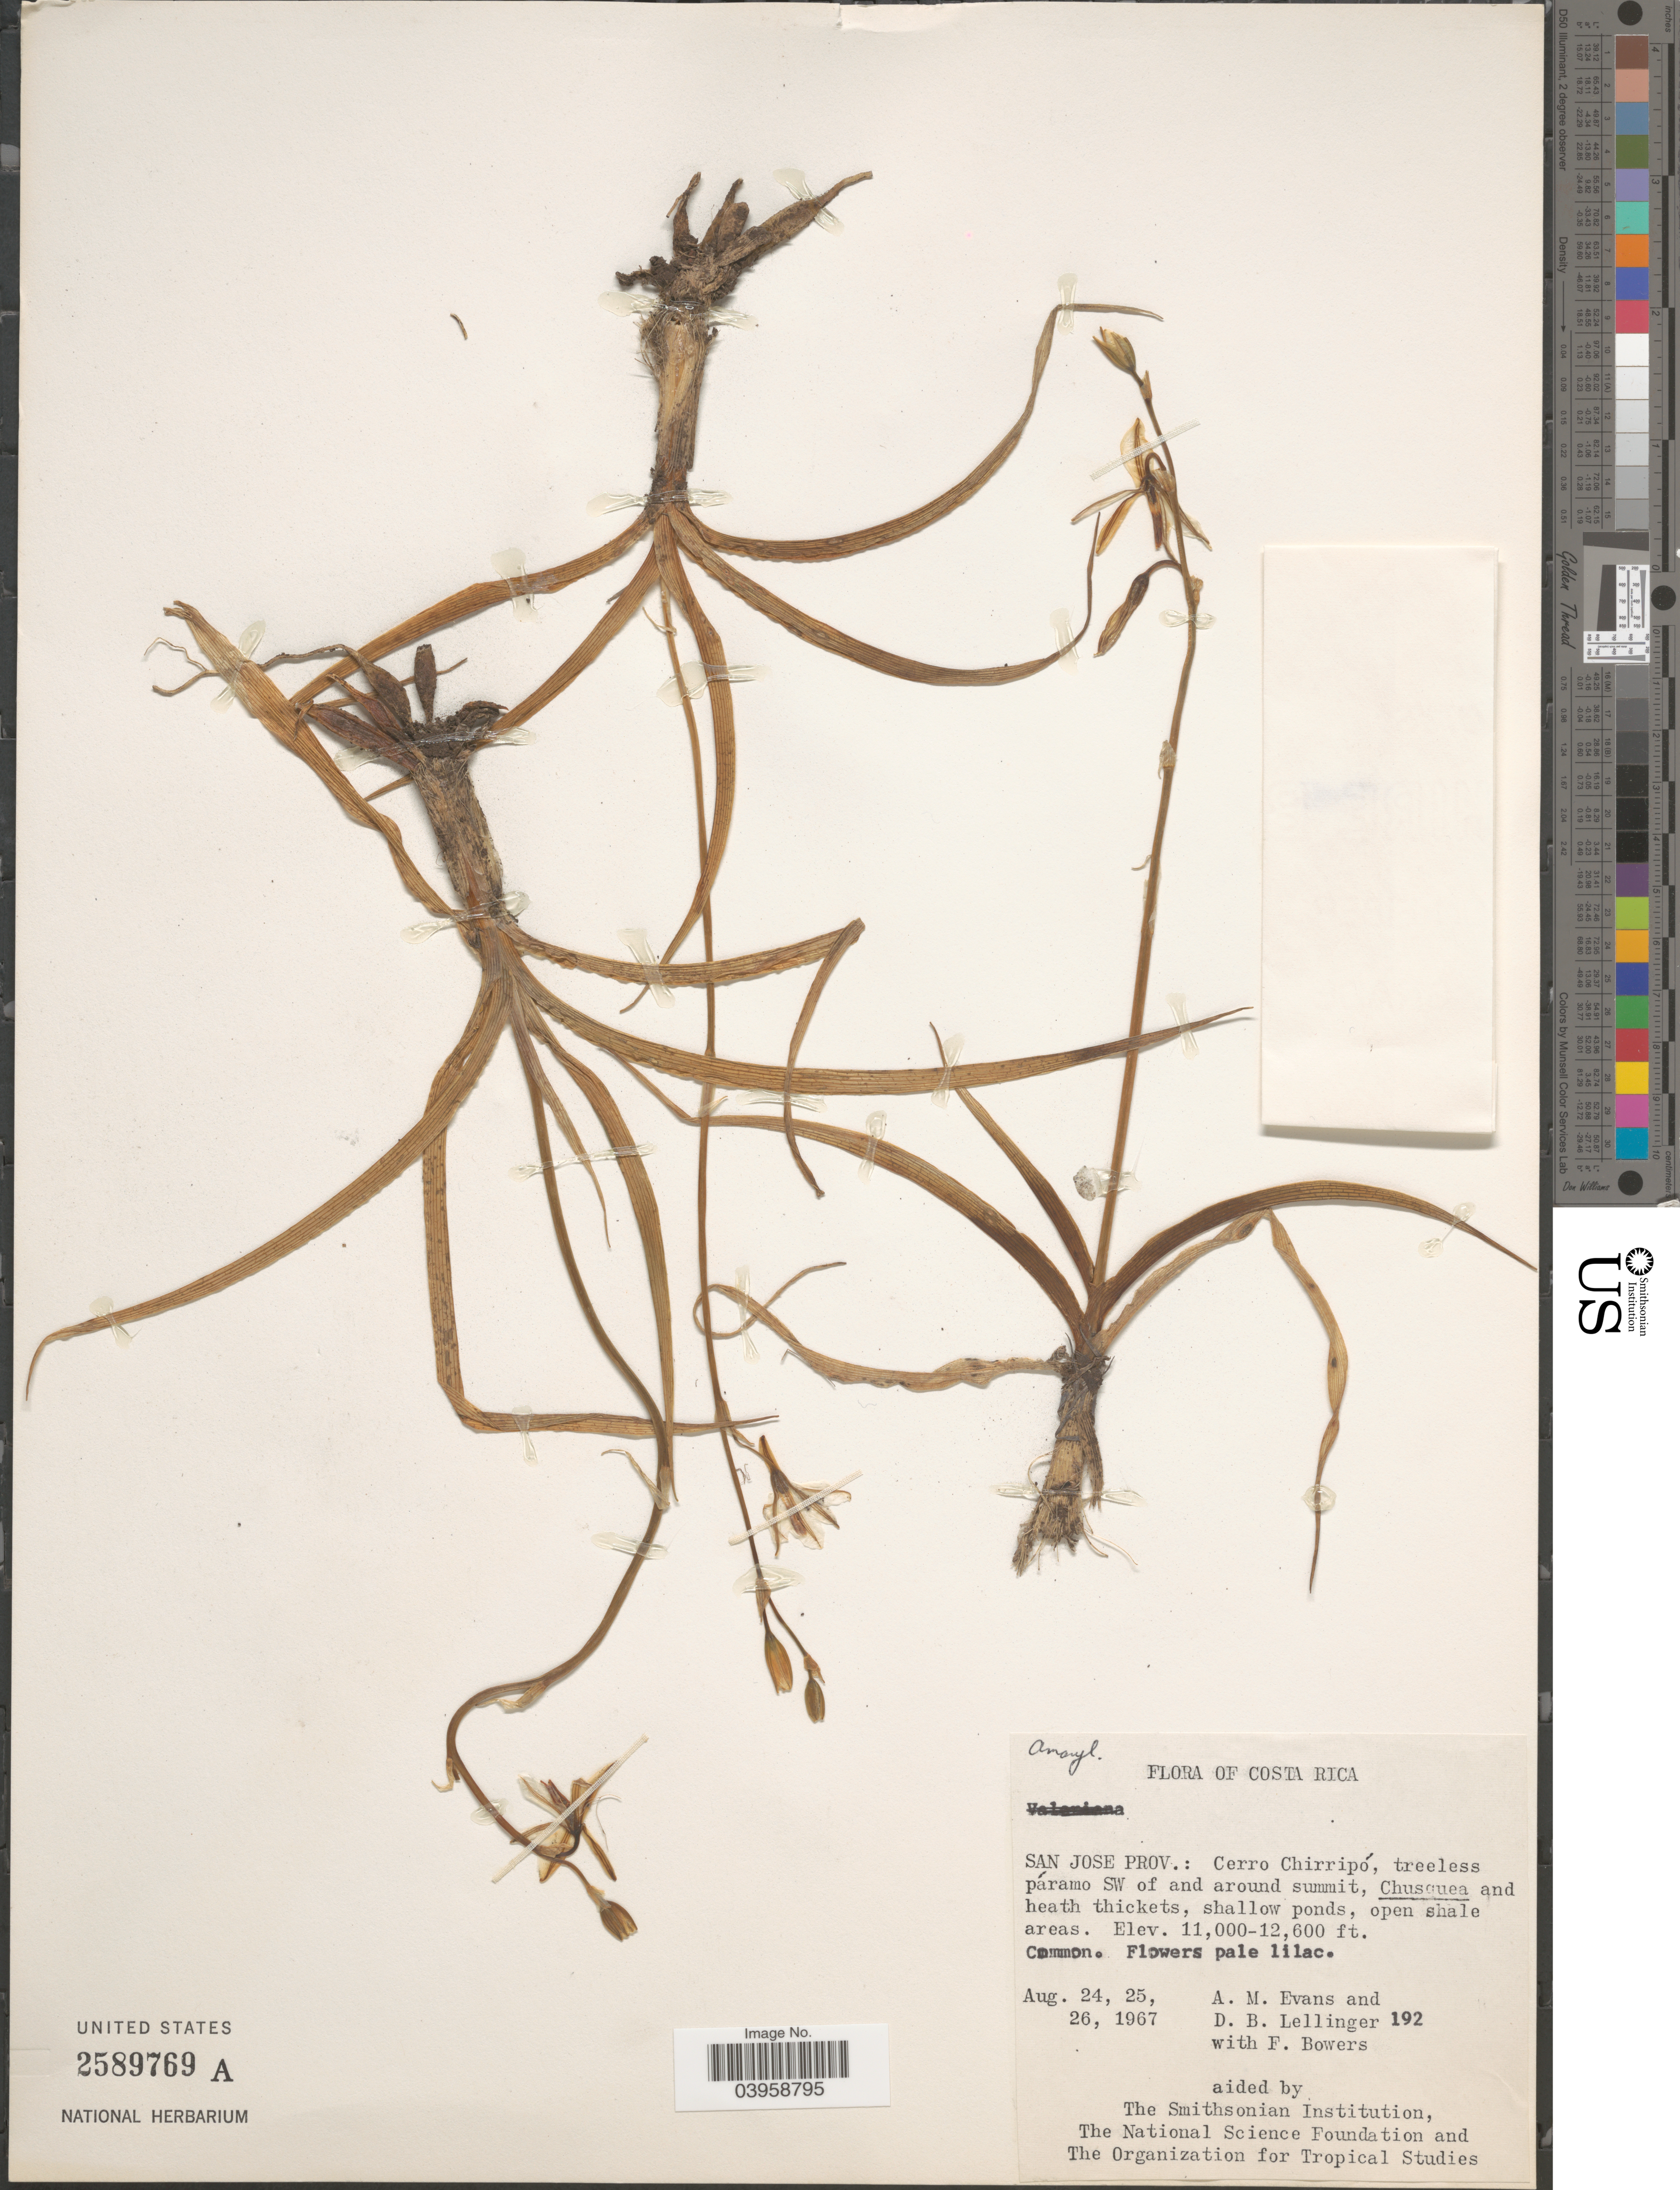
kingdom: Plantae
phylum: Tracheophyta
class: Liliopsida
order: Asparagales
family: Asparagaceae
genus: Anthericum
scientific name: Anthericum sp.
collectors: A. M. Evans, D. B. Lellinger & F. Bowers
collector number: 192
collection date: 1967-08-24/1967-08-26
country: Costa Rica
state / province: San José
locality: Cerro Chirripó, treeless páramo SW of and around summit.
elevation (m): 3353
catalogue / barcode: US 2589769A